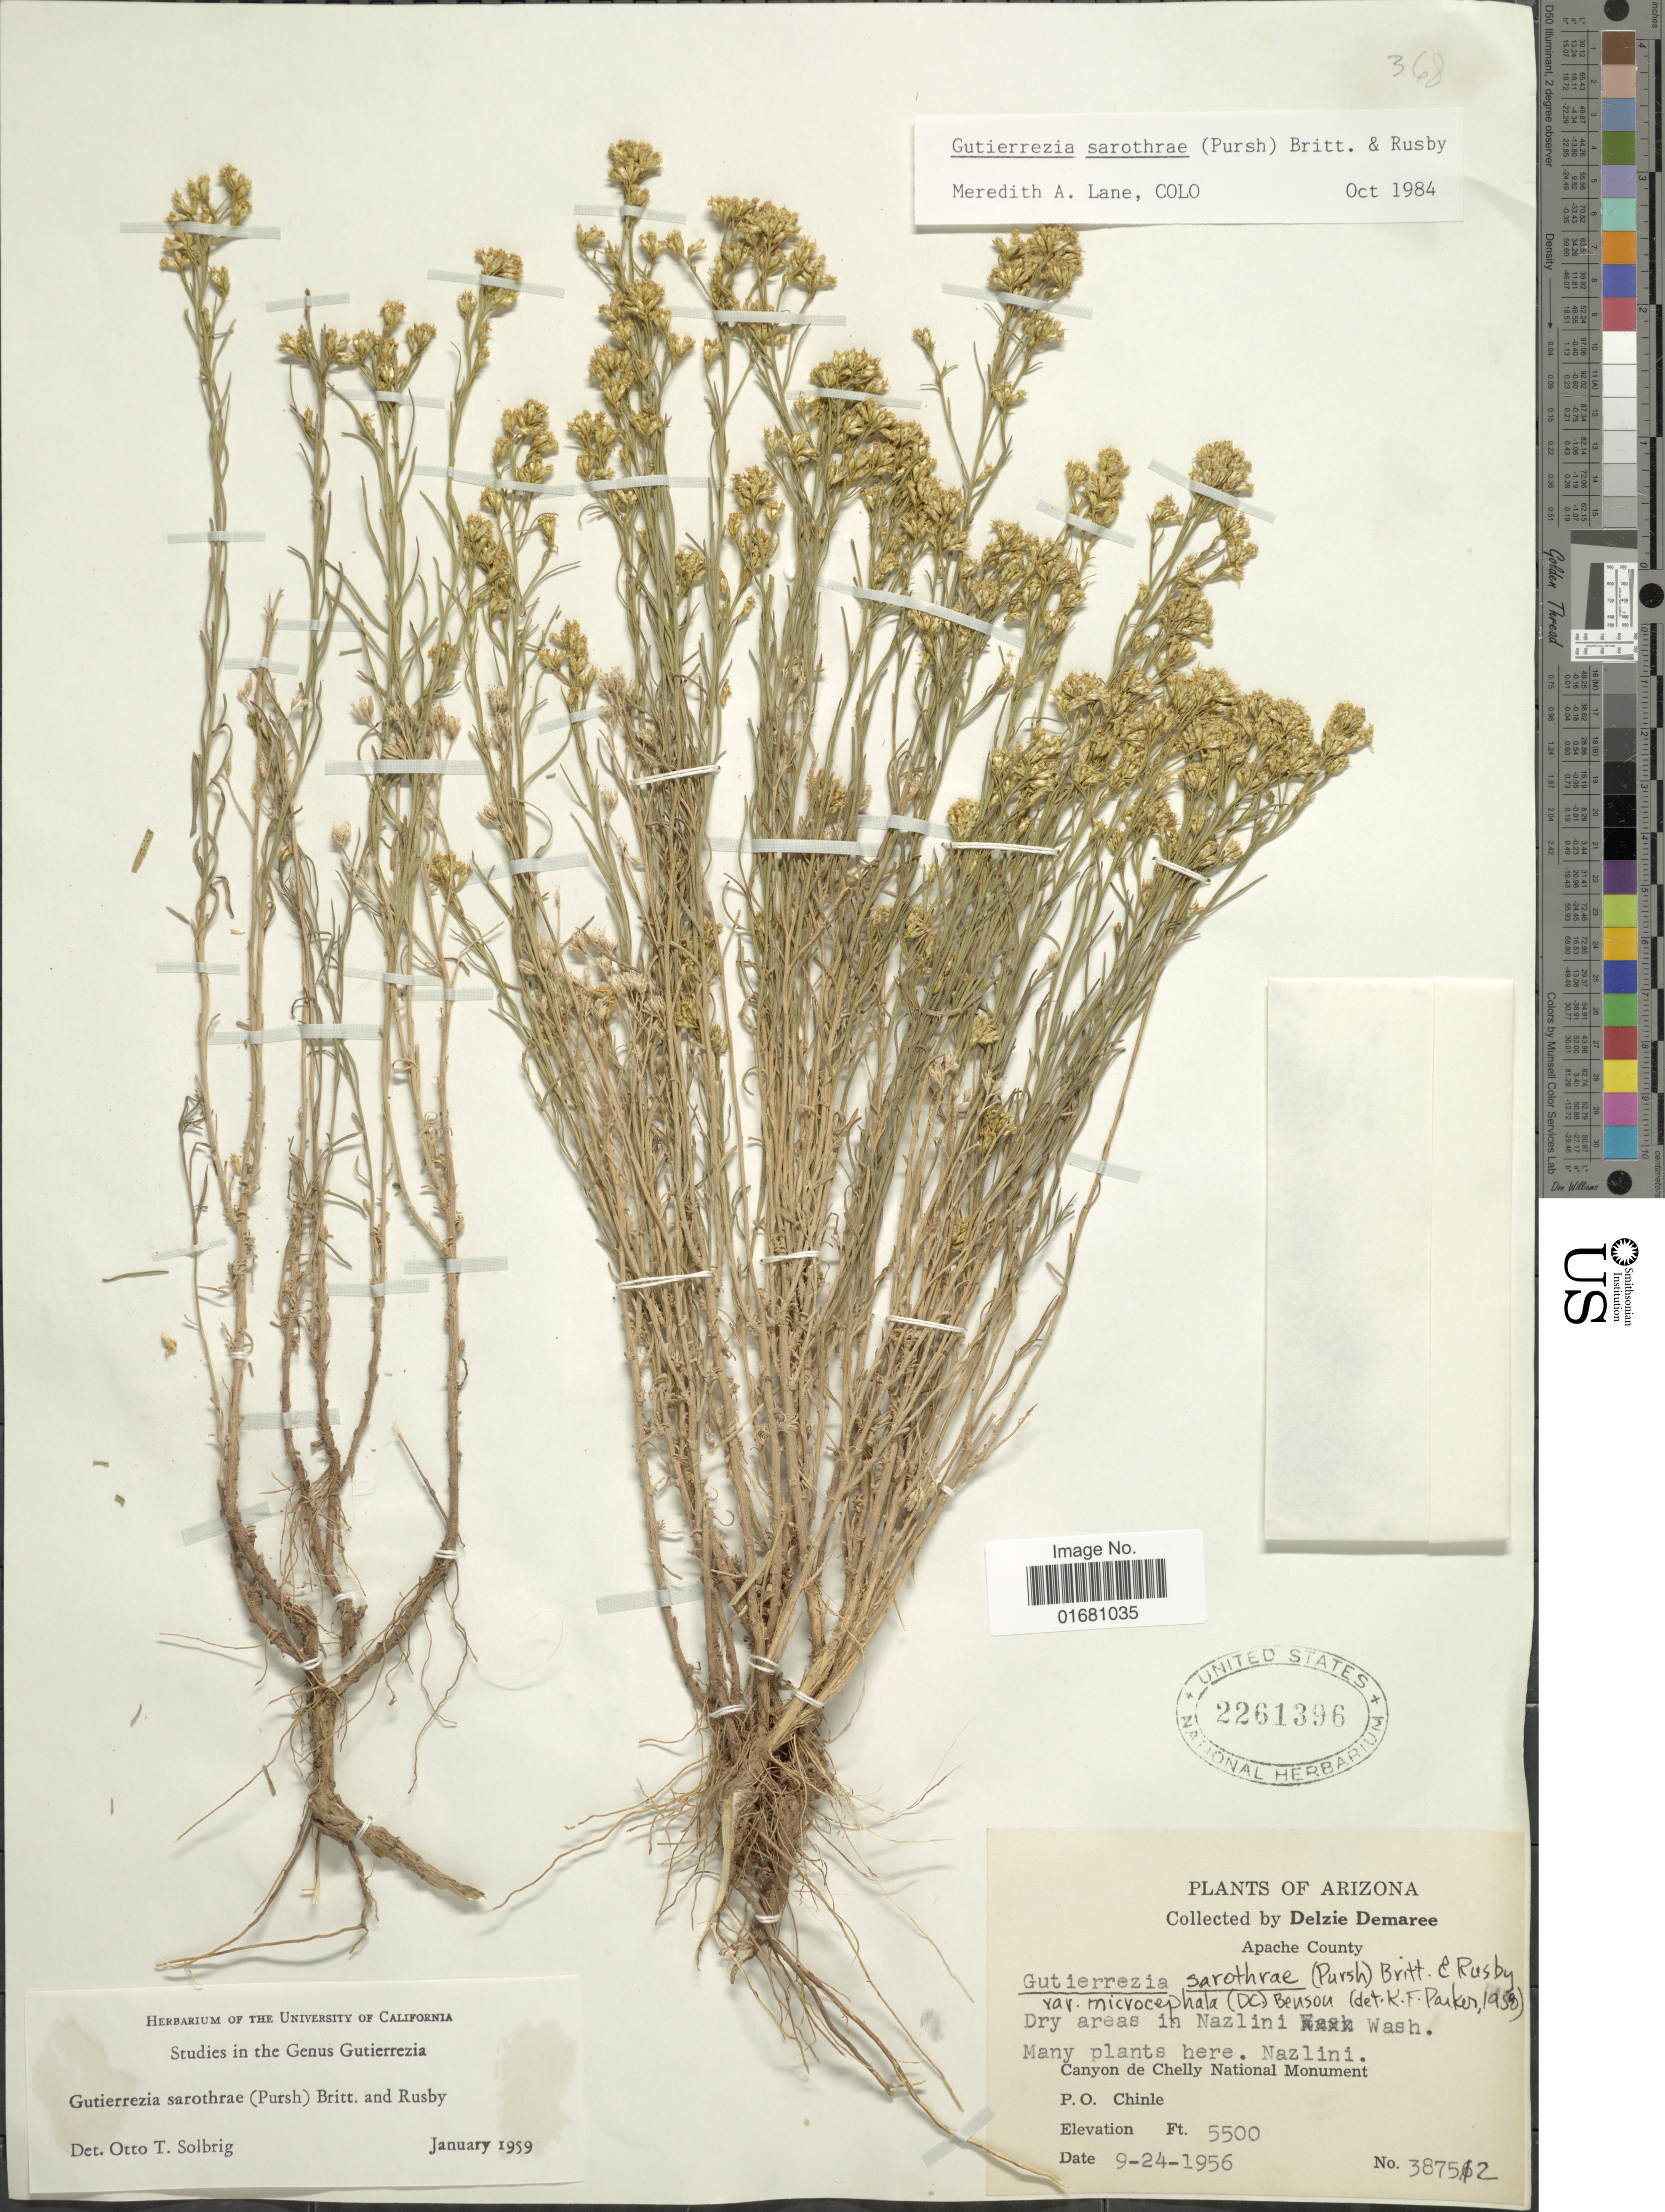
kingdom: Plantae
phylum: Tracheophyta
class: Magnoliopsida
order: Asterales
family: Asteraceae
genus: Gutierrezia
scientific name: Gutierrezia sarothrae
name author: (Pursh) Britton & Rusby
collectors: D. Demaree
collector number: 387512*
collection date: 1956-09-24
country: United States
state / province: Arizona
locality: Apache County, Dry areas in Nazlini Wash, Nazlini, Canyon de Chelly National Monument, P.O. Chinle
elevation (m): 1676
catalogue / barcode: US 2261396